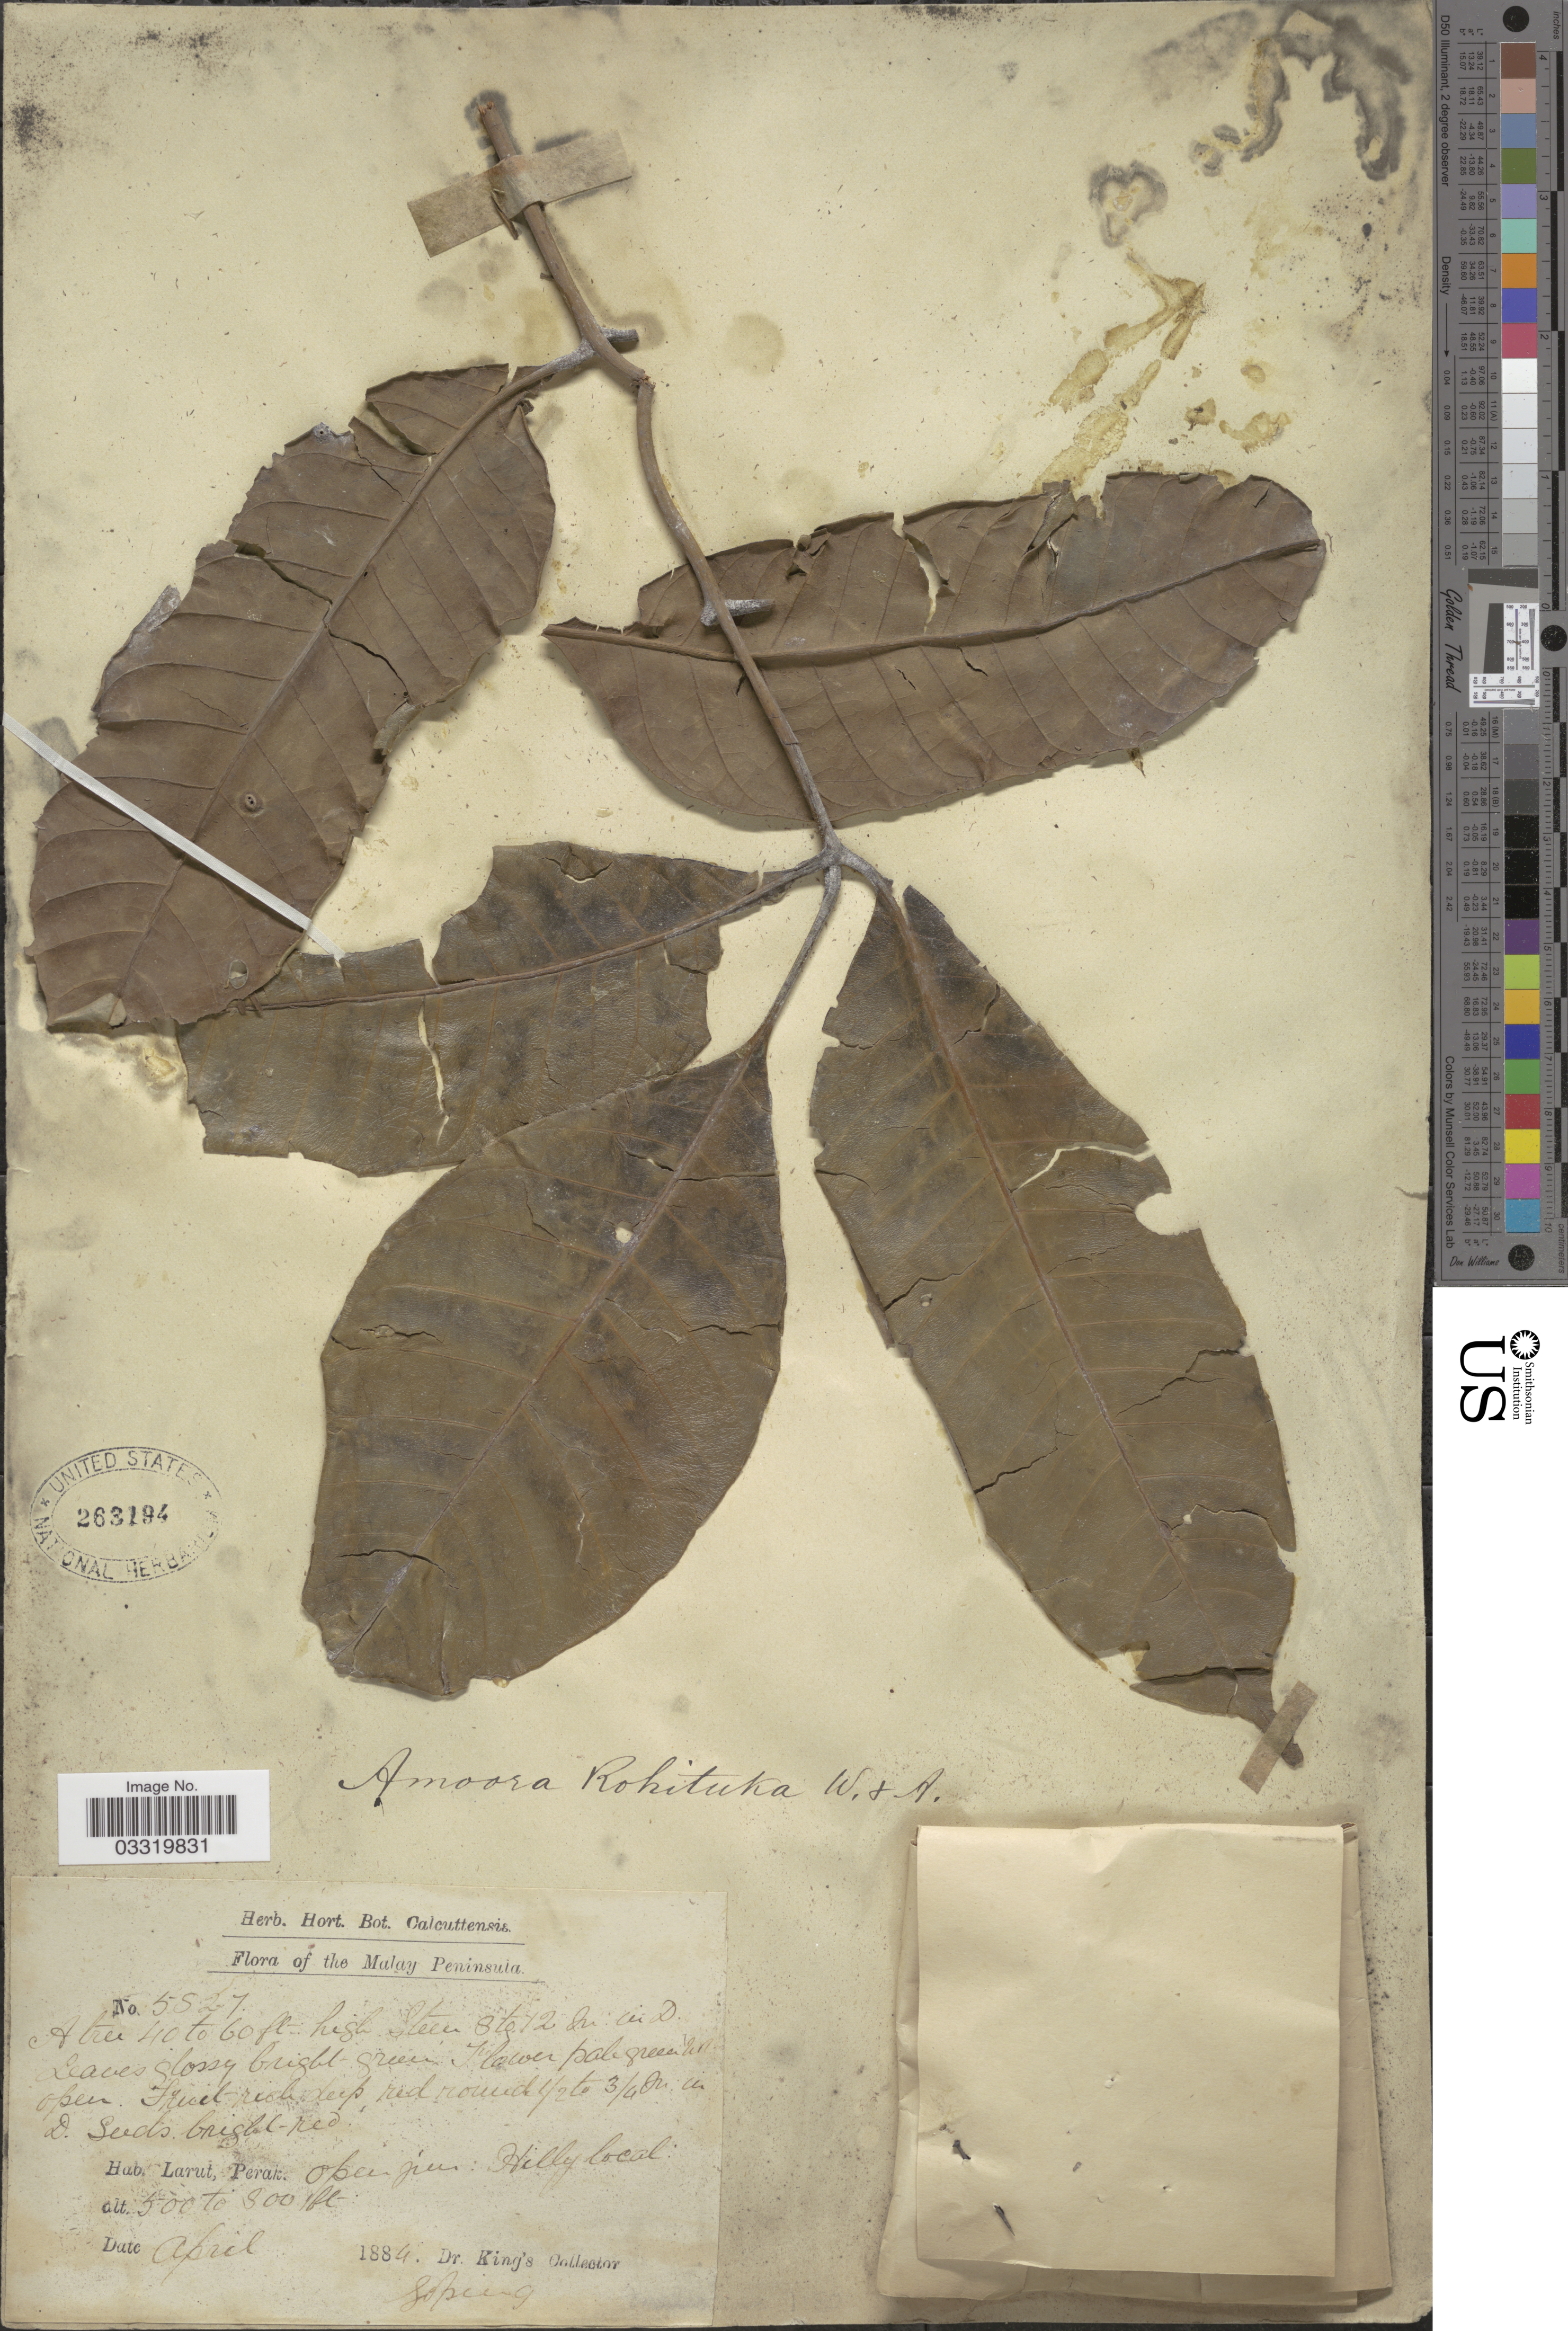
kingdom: Plantae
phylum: Tracheophyta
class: Magnoliopsida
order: Sapindales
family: Meliaceae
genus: Aphanamixis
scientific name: Aphanamixis polystachya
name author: (Wall.) R. Parker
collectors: Dr. King's collector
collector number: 5527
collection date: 1884-04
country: Malaysia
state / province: Perak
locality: Malay Peninsula, Larut, Perak. Open jun. Hilly local. Goping.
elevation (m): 152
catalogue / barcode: US 263194